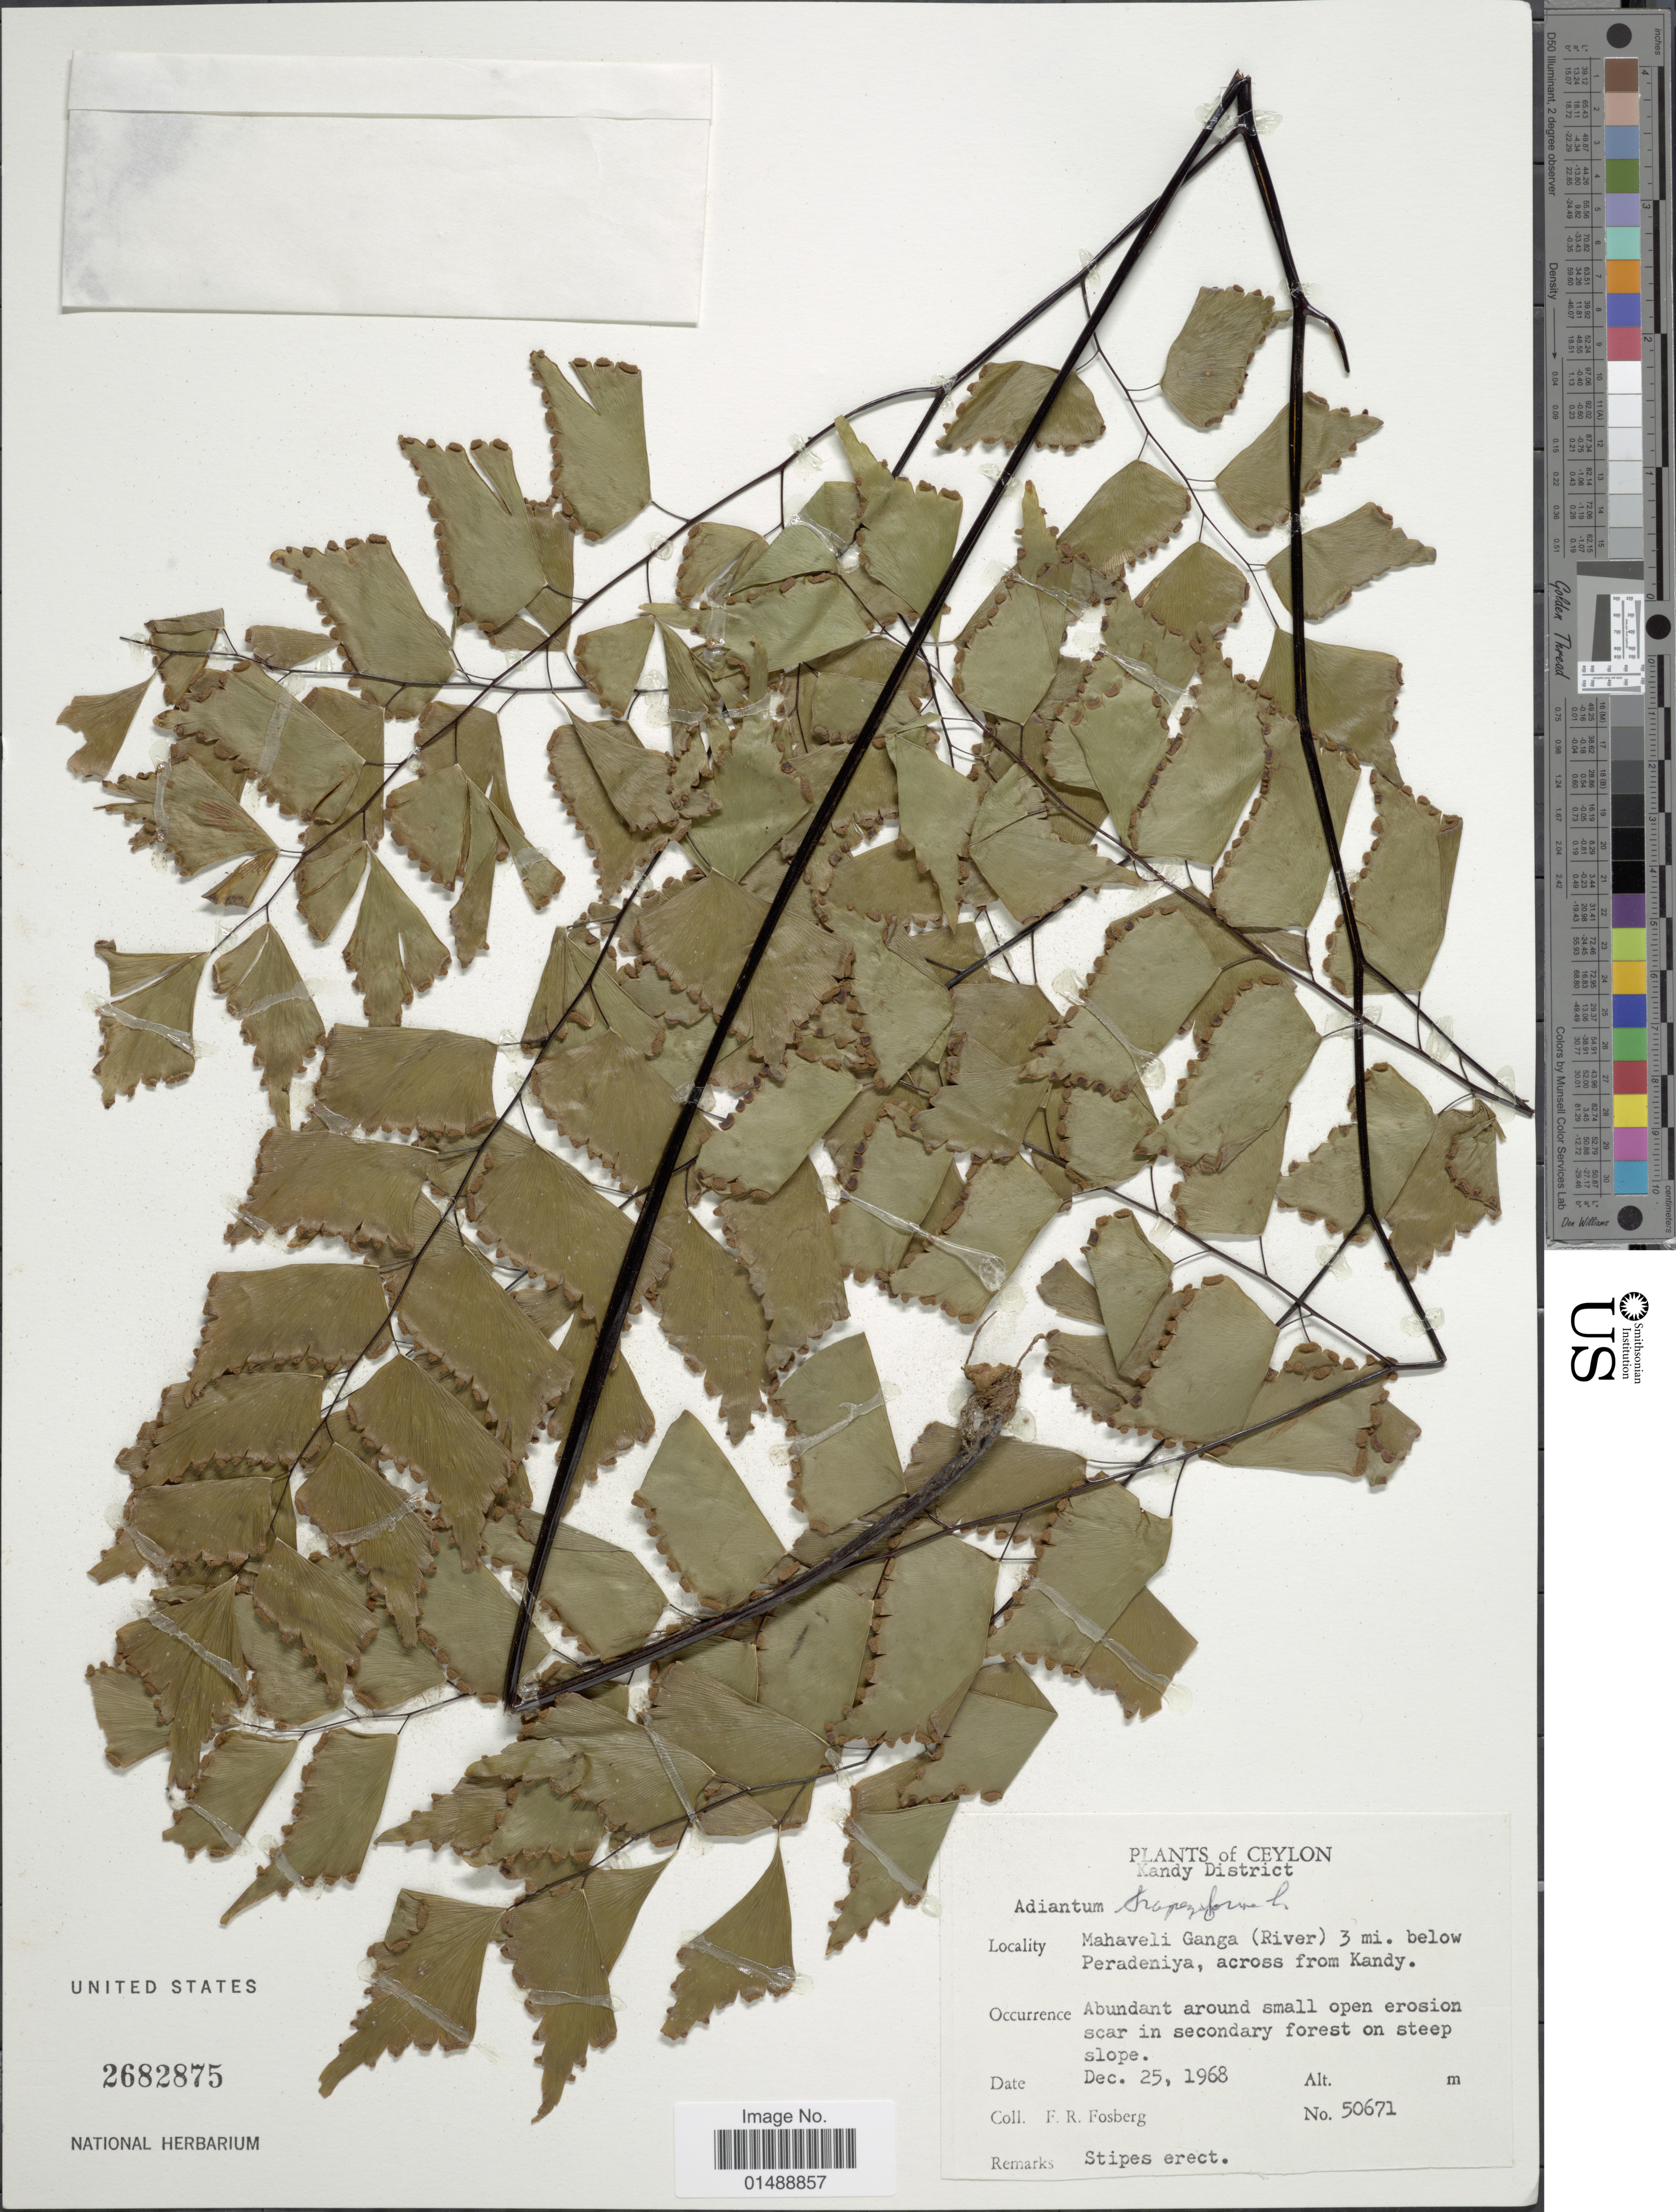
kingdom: Plantae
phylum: Tracheophyta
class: Polypodiopsida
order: Polypodiales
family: Pteridaceae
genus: Adiantum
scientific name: Adiantum trapeziforme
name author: L.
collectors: F. R. Fosberg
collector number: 50671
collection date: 1968-12-25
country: Sri Lanka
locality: Ceylon, Kandy District, Mahaveli Ganga (River) 3 mi. below Peradeniya, across from Kandy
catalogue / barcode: US 2682875